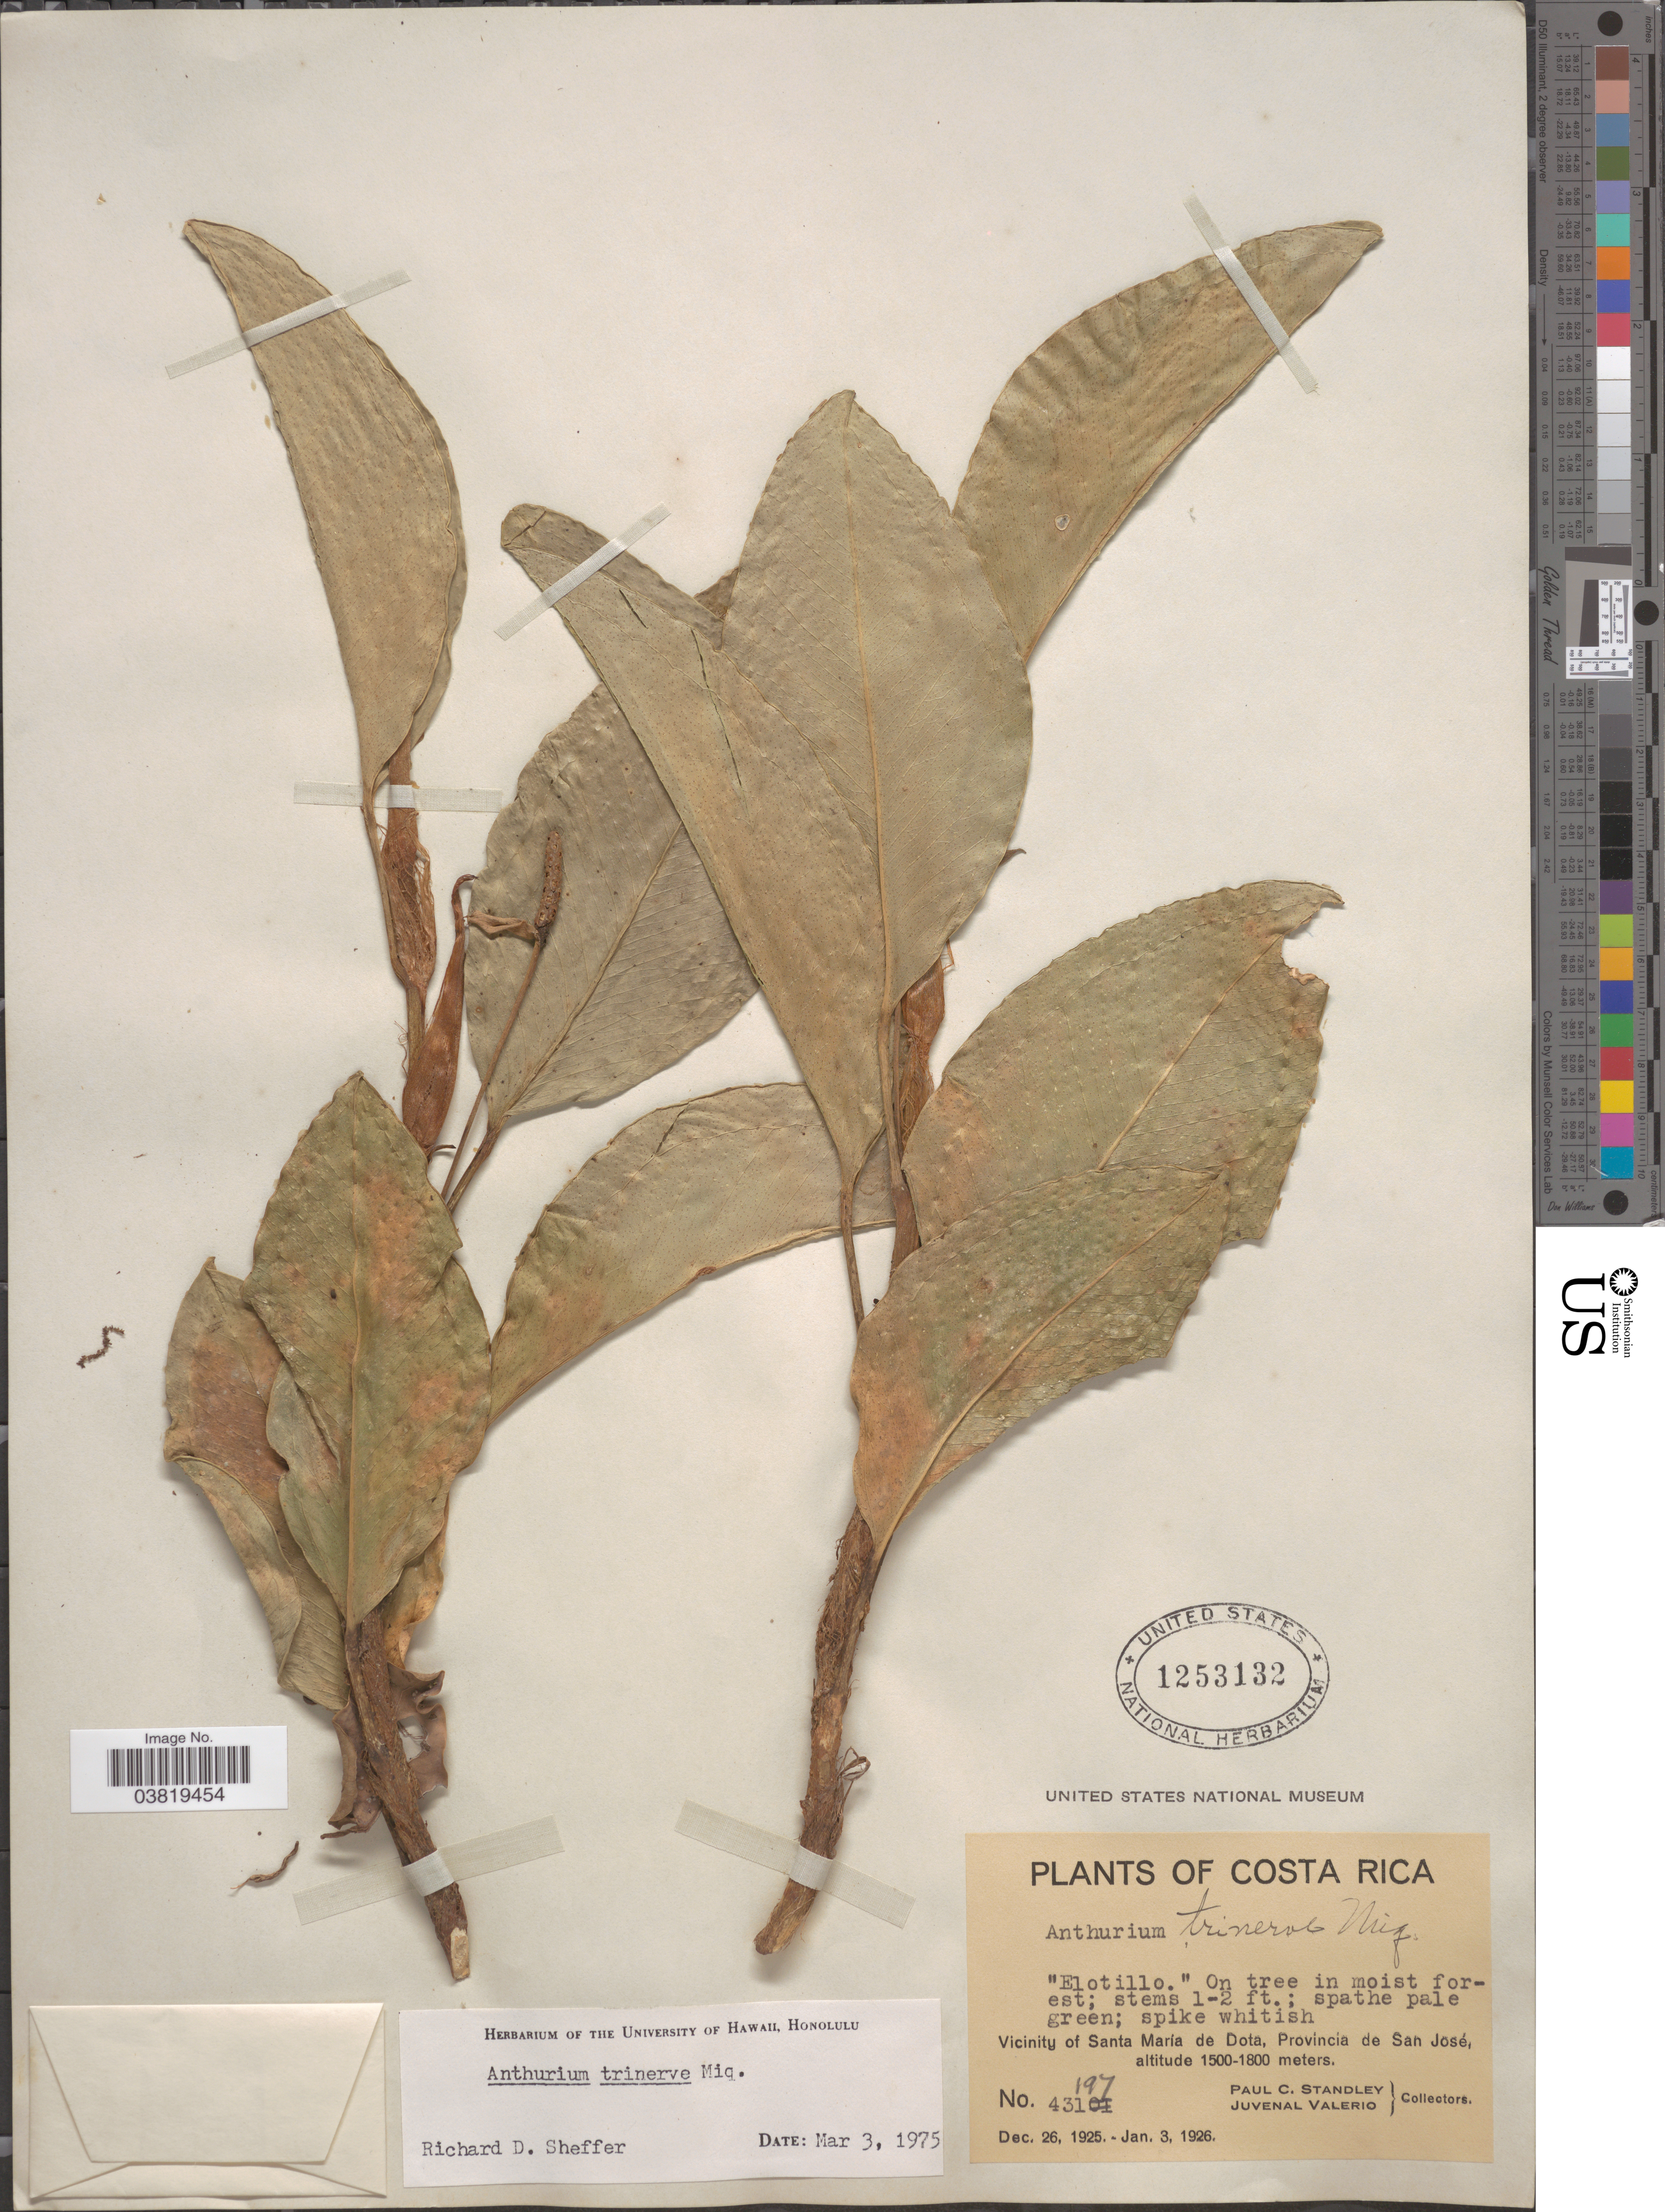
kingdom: Plantae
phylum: Tracheophyta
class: Liliopsida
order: Alismatales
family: Araceae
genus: Anthurium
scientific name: Anthurium trinerve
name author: Miq.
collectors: P. C. Standley & J. Valerio R.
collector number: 43197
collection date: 1925-12-26/1926-01-03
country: Costa Rica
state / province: San José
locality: Vicinity of Santa María de Dota.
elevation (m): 1500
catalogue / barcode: US 1253132